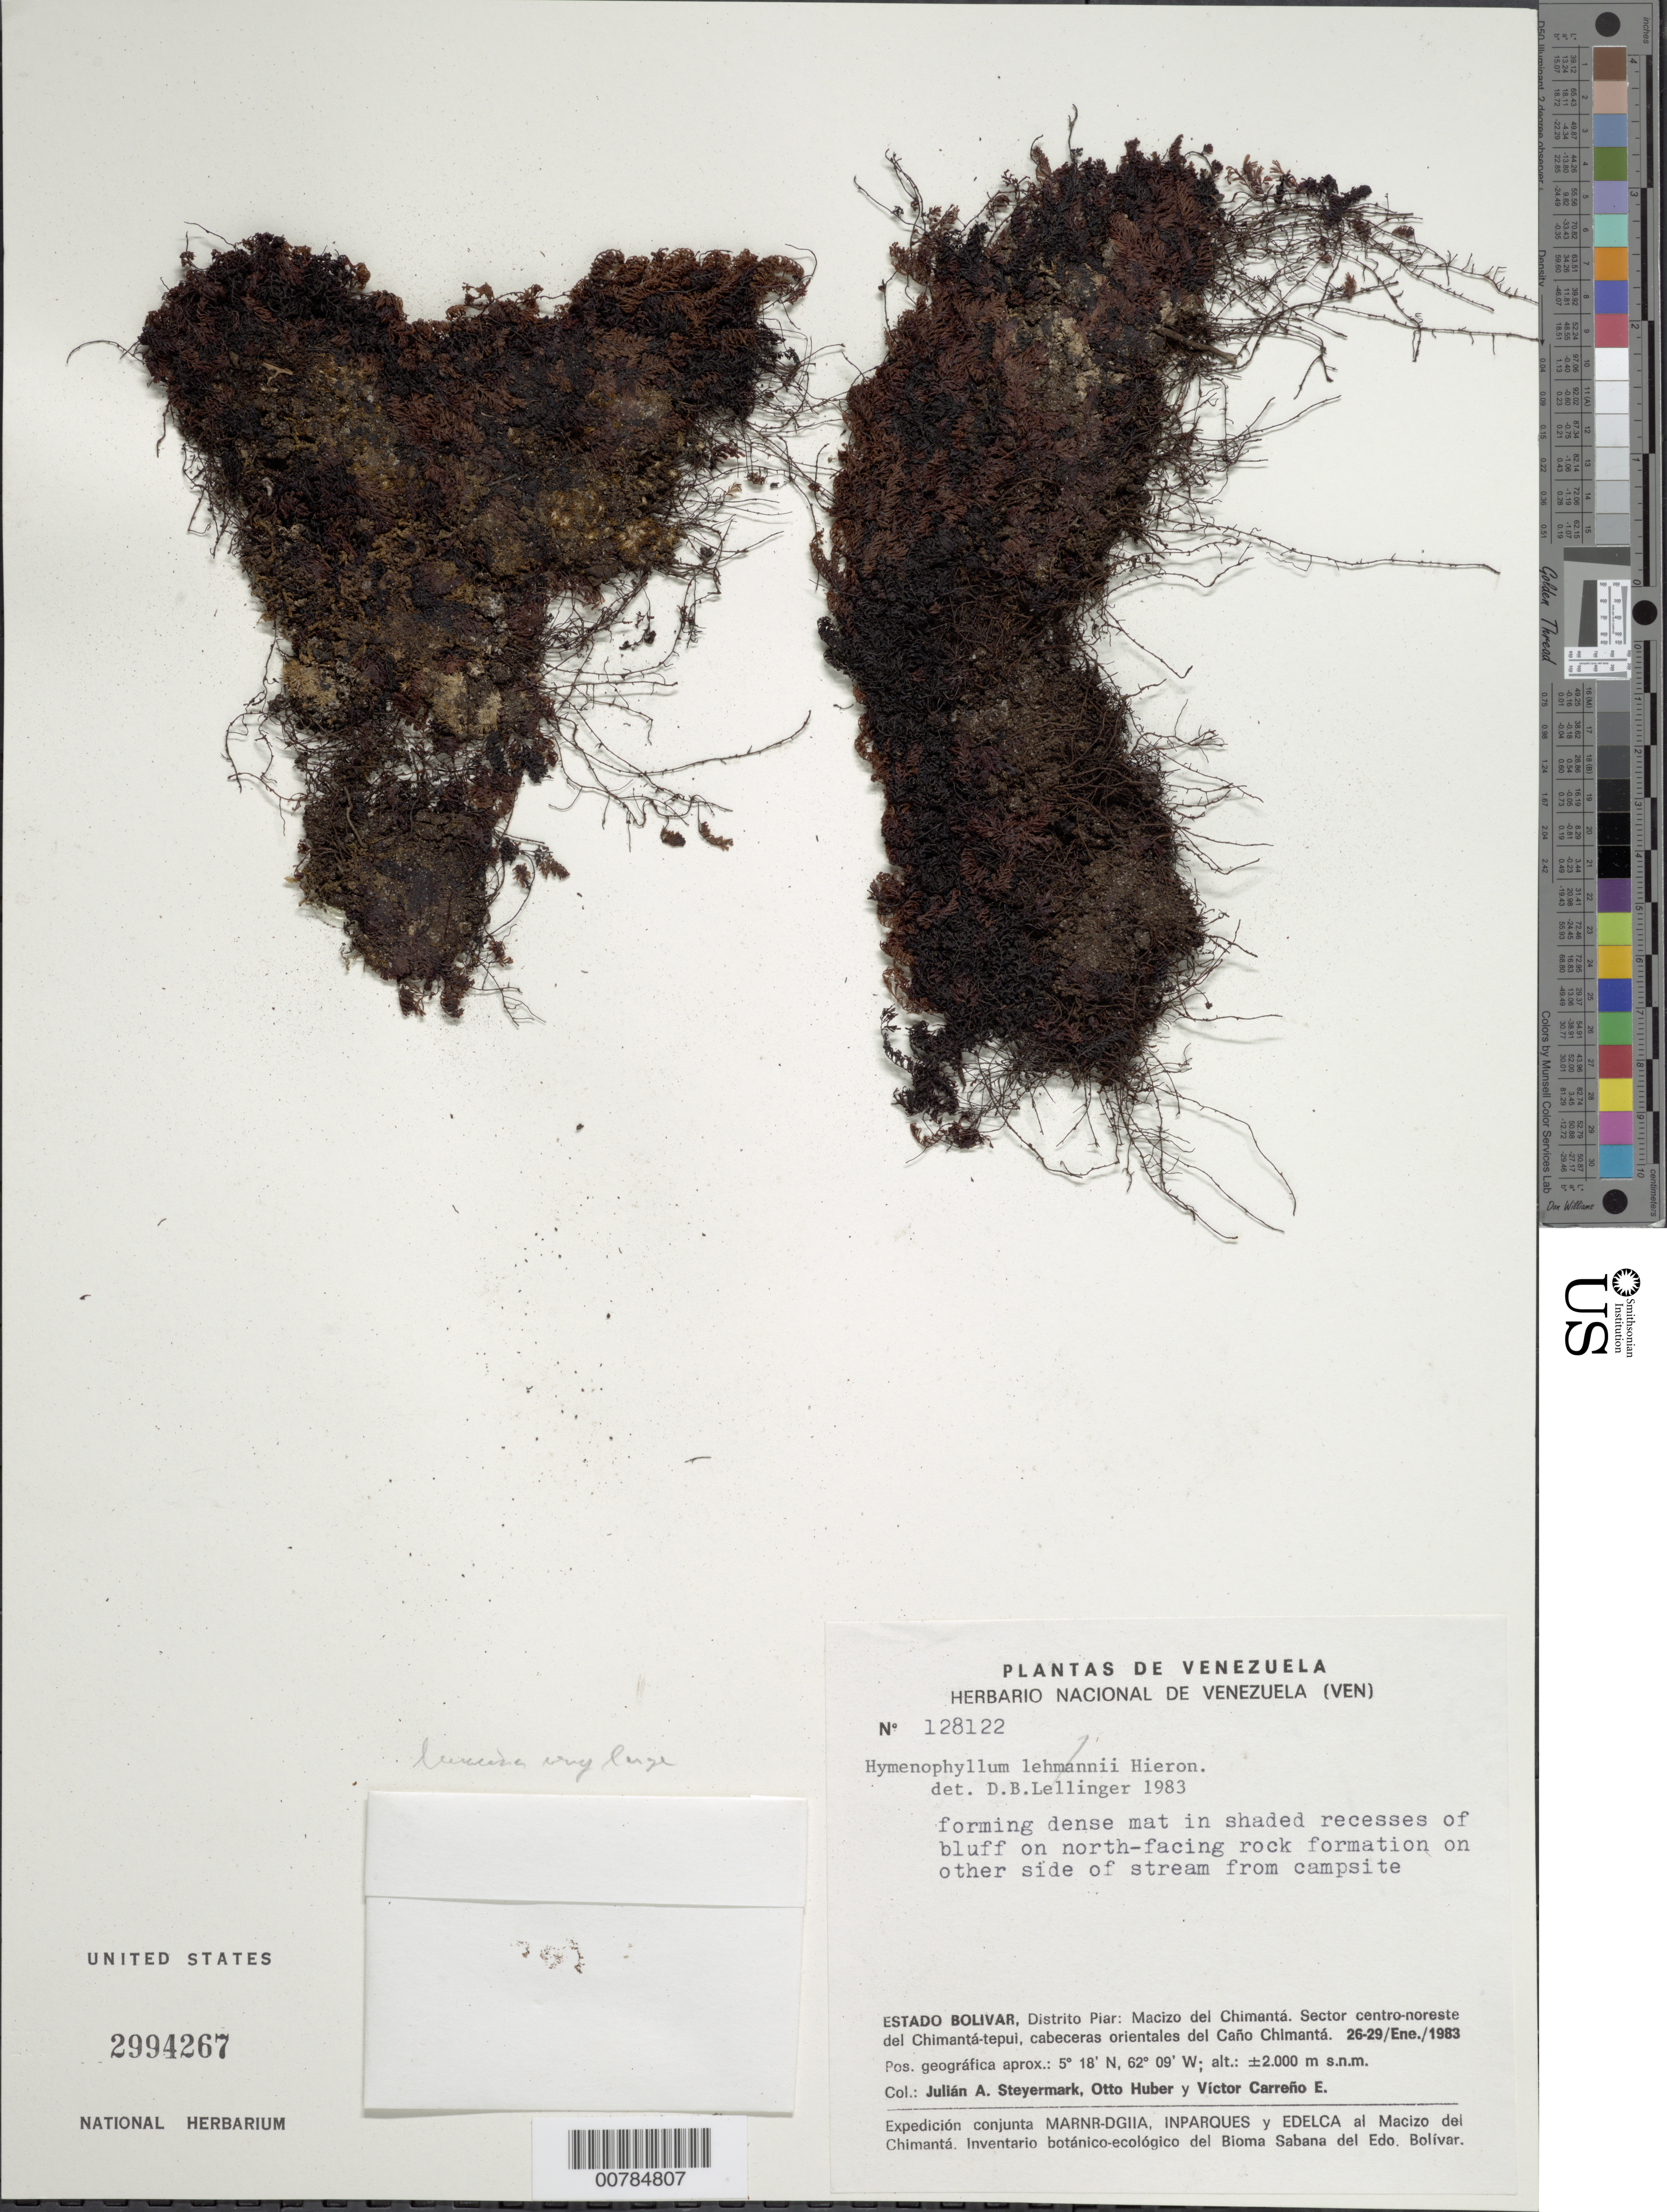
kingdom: Plantae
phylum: Tracheophyta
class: Polypodiopsida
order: Hymenophyllales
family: Hymenophyllaceae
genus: Hymenophyllum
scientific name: Hymenophyllum undulatum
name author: (Sw.) Sw.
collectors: J. Steyermark, O. Huber & V. Carreño E.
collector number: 128122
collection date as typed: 26-Jan-83 to 29-Jan-83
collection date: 1983-01-26/1983-01-29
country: Venezuela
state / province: Bolívar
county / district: Piar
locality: Macizo del Chimantá, sector centro-noreste del Chimantá-tepuí, cabeceras orientales del Caño Chimantá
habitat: In shaded recesses of bluff on N-facing rock formation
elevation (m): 2000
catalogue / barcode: US 2994267